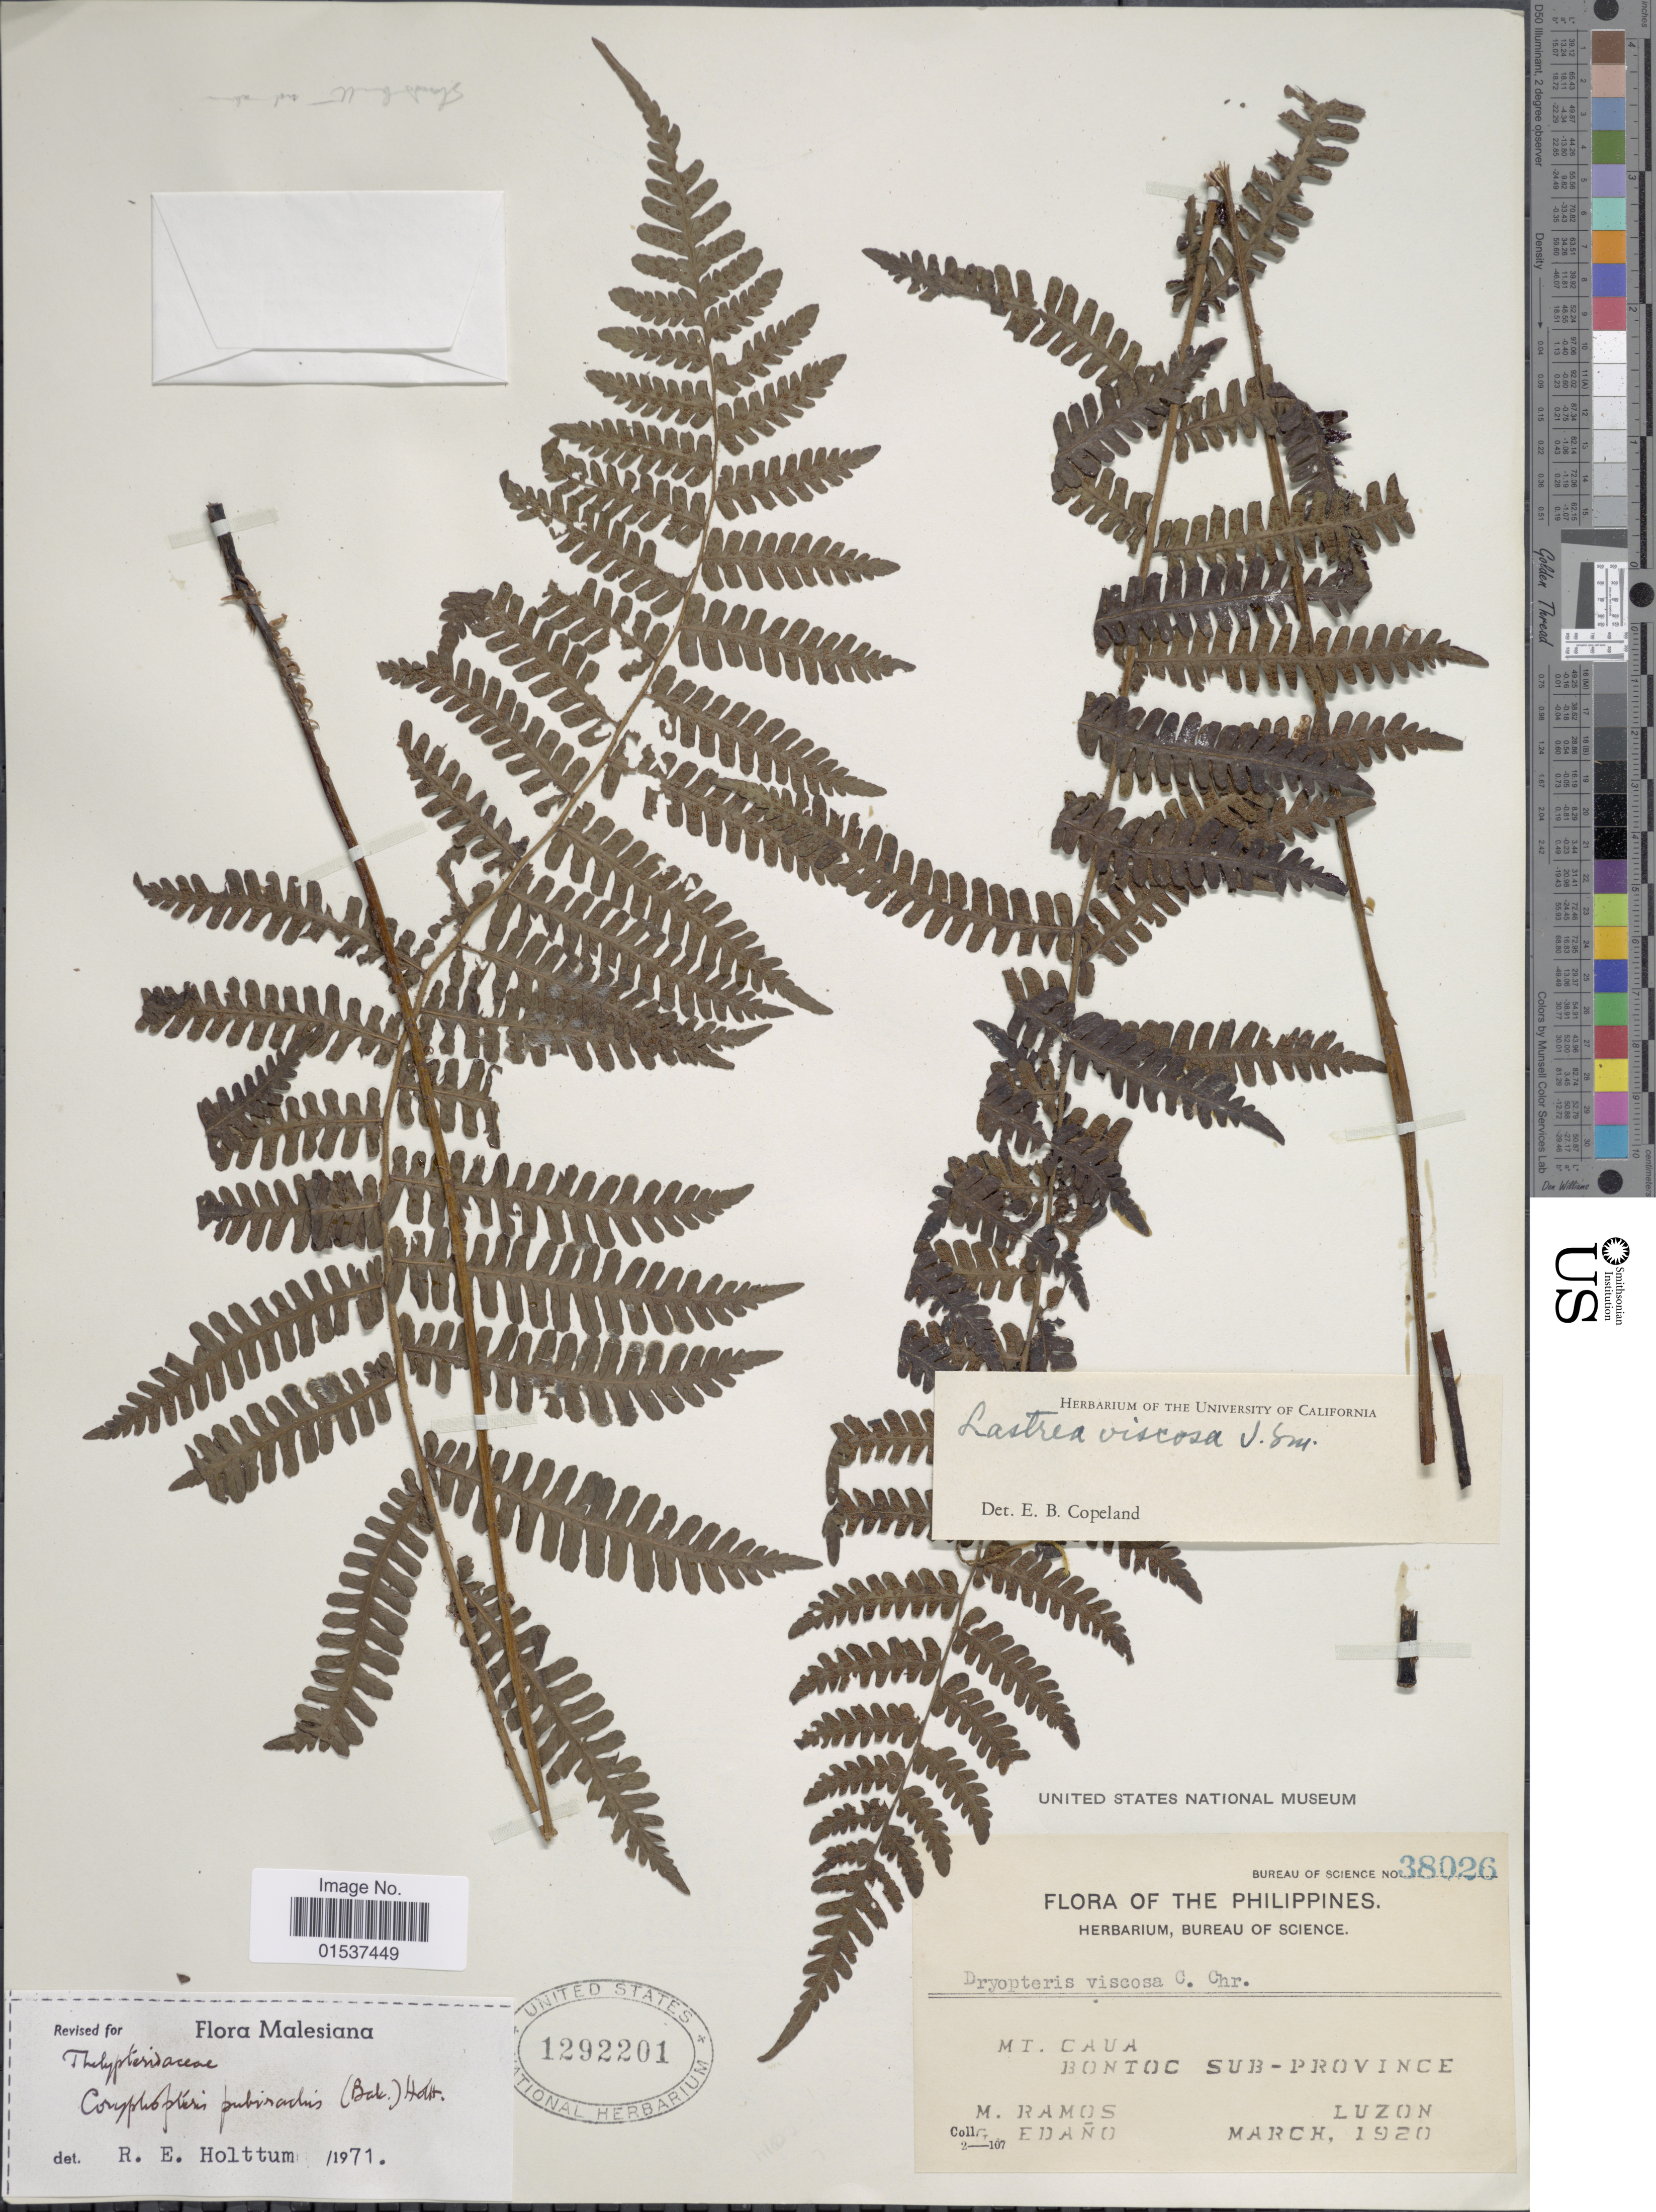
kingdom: Plantae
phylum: Tracheophyta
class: Polypodiopsida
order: Polypodiales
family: Thelypteridaceae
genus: Coryphopteris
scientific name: Coryphopteris pubirachis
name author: (Baker) Holttum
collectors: M. Ramos & G. Edaño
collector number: Bureau of Science 38026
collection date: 1920-03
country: Philippines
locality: Mt. Caua, Botoc Sub-Province, Luzon.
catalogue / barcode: US 1292201